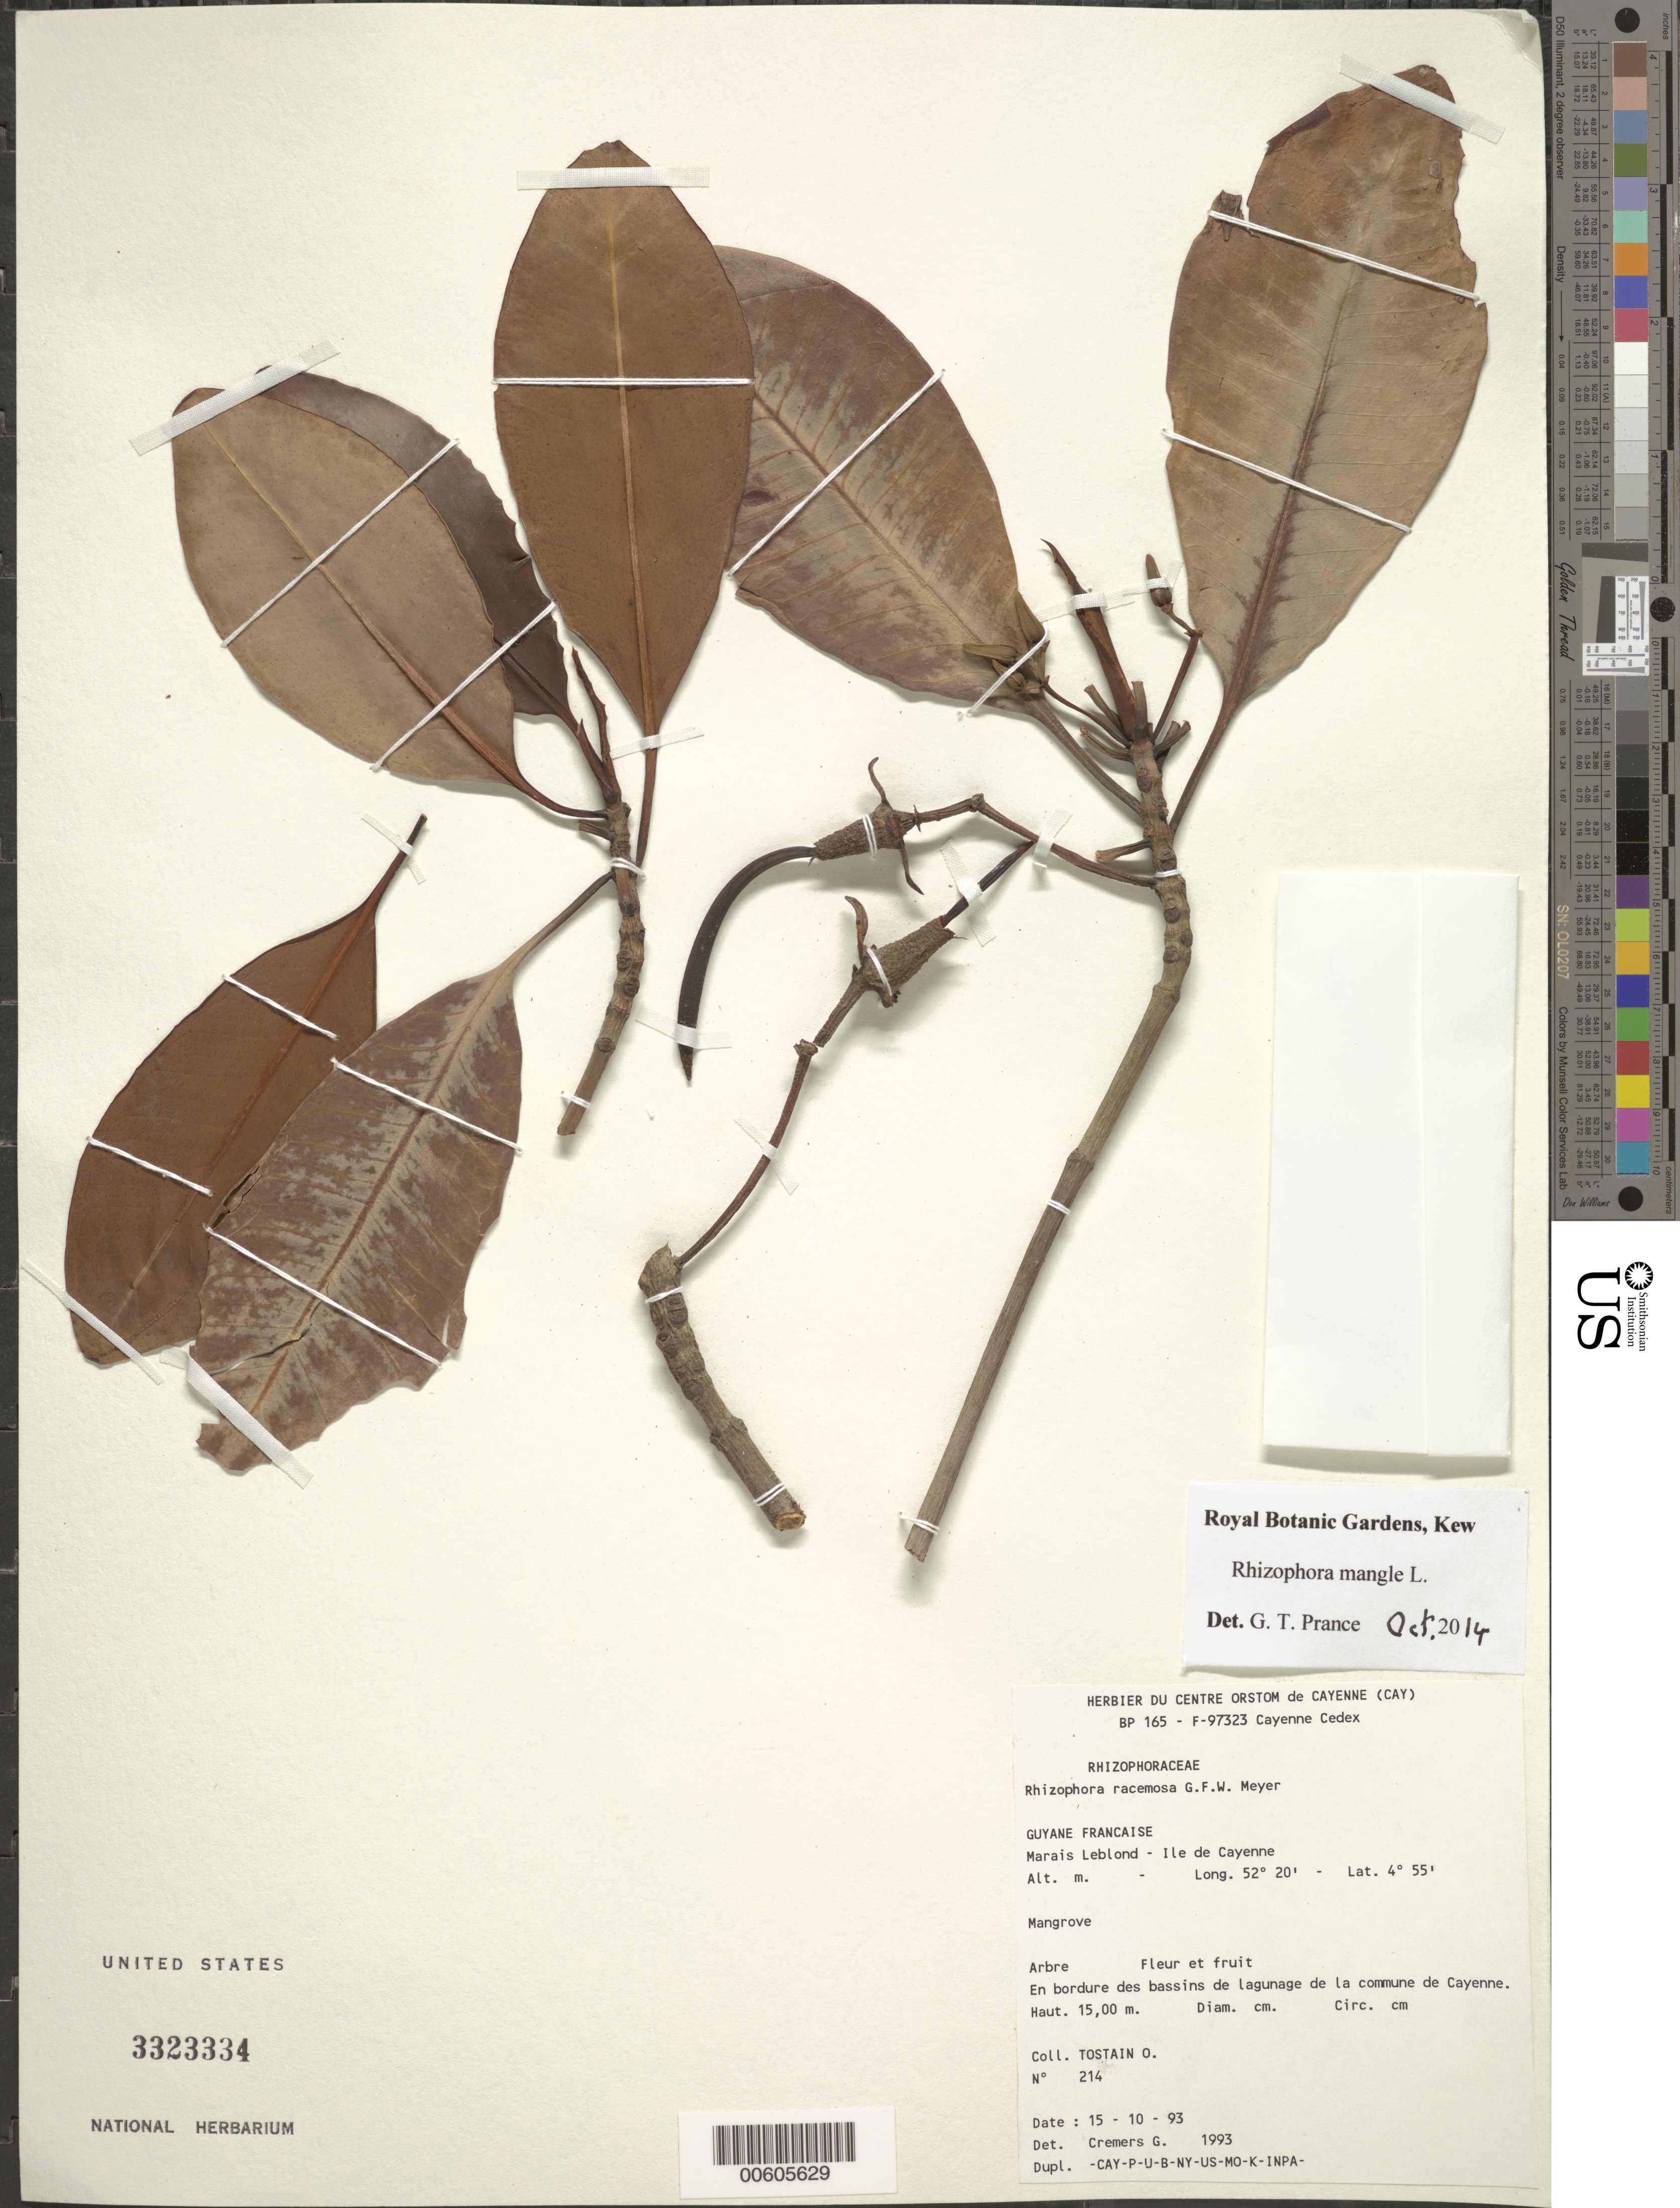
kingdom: Plantae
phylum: Tracheophyta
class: Magnoliopsida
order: Malpighiales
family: Rhizophoraceae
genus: Rhizophora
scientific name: Rhizophora mangle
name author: L.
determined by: Prance, G. T.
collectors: O. Tostain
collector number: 214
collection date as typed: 15-Oct-93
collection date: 1993-10-15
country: French Guiana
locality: Marais Leblond, Ile de Cayenne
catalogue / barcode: US 3323334